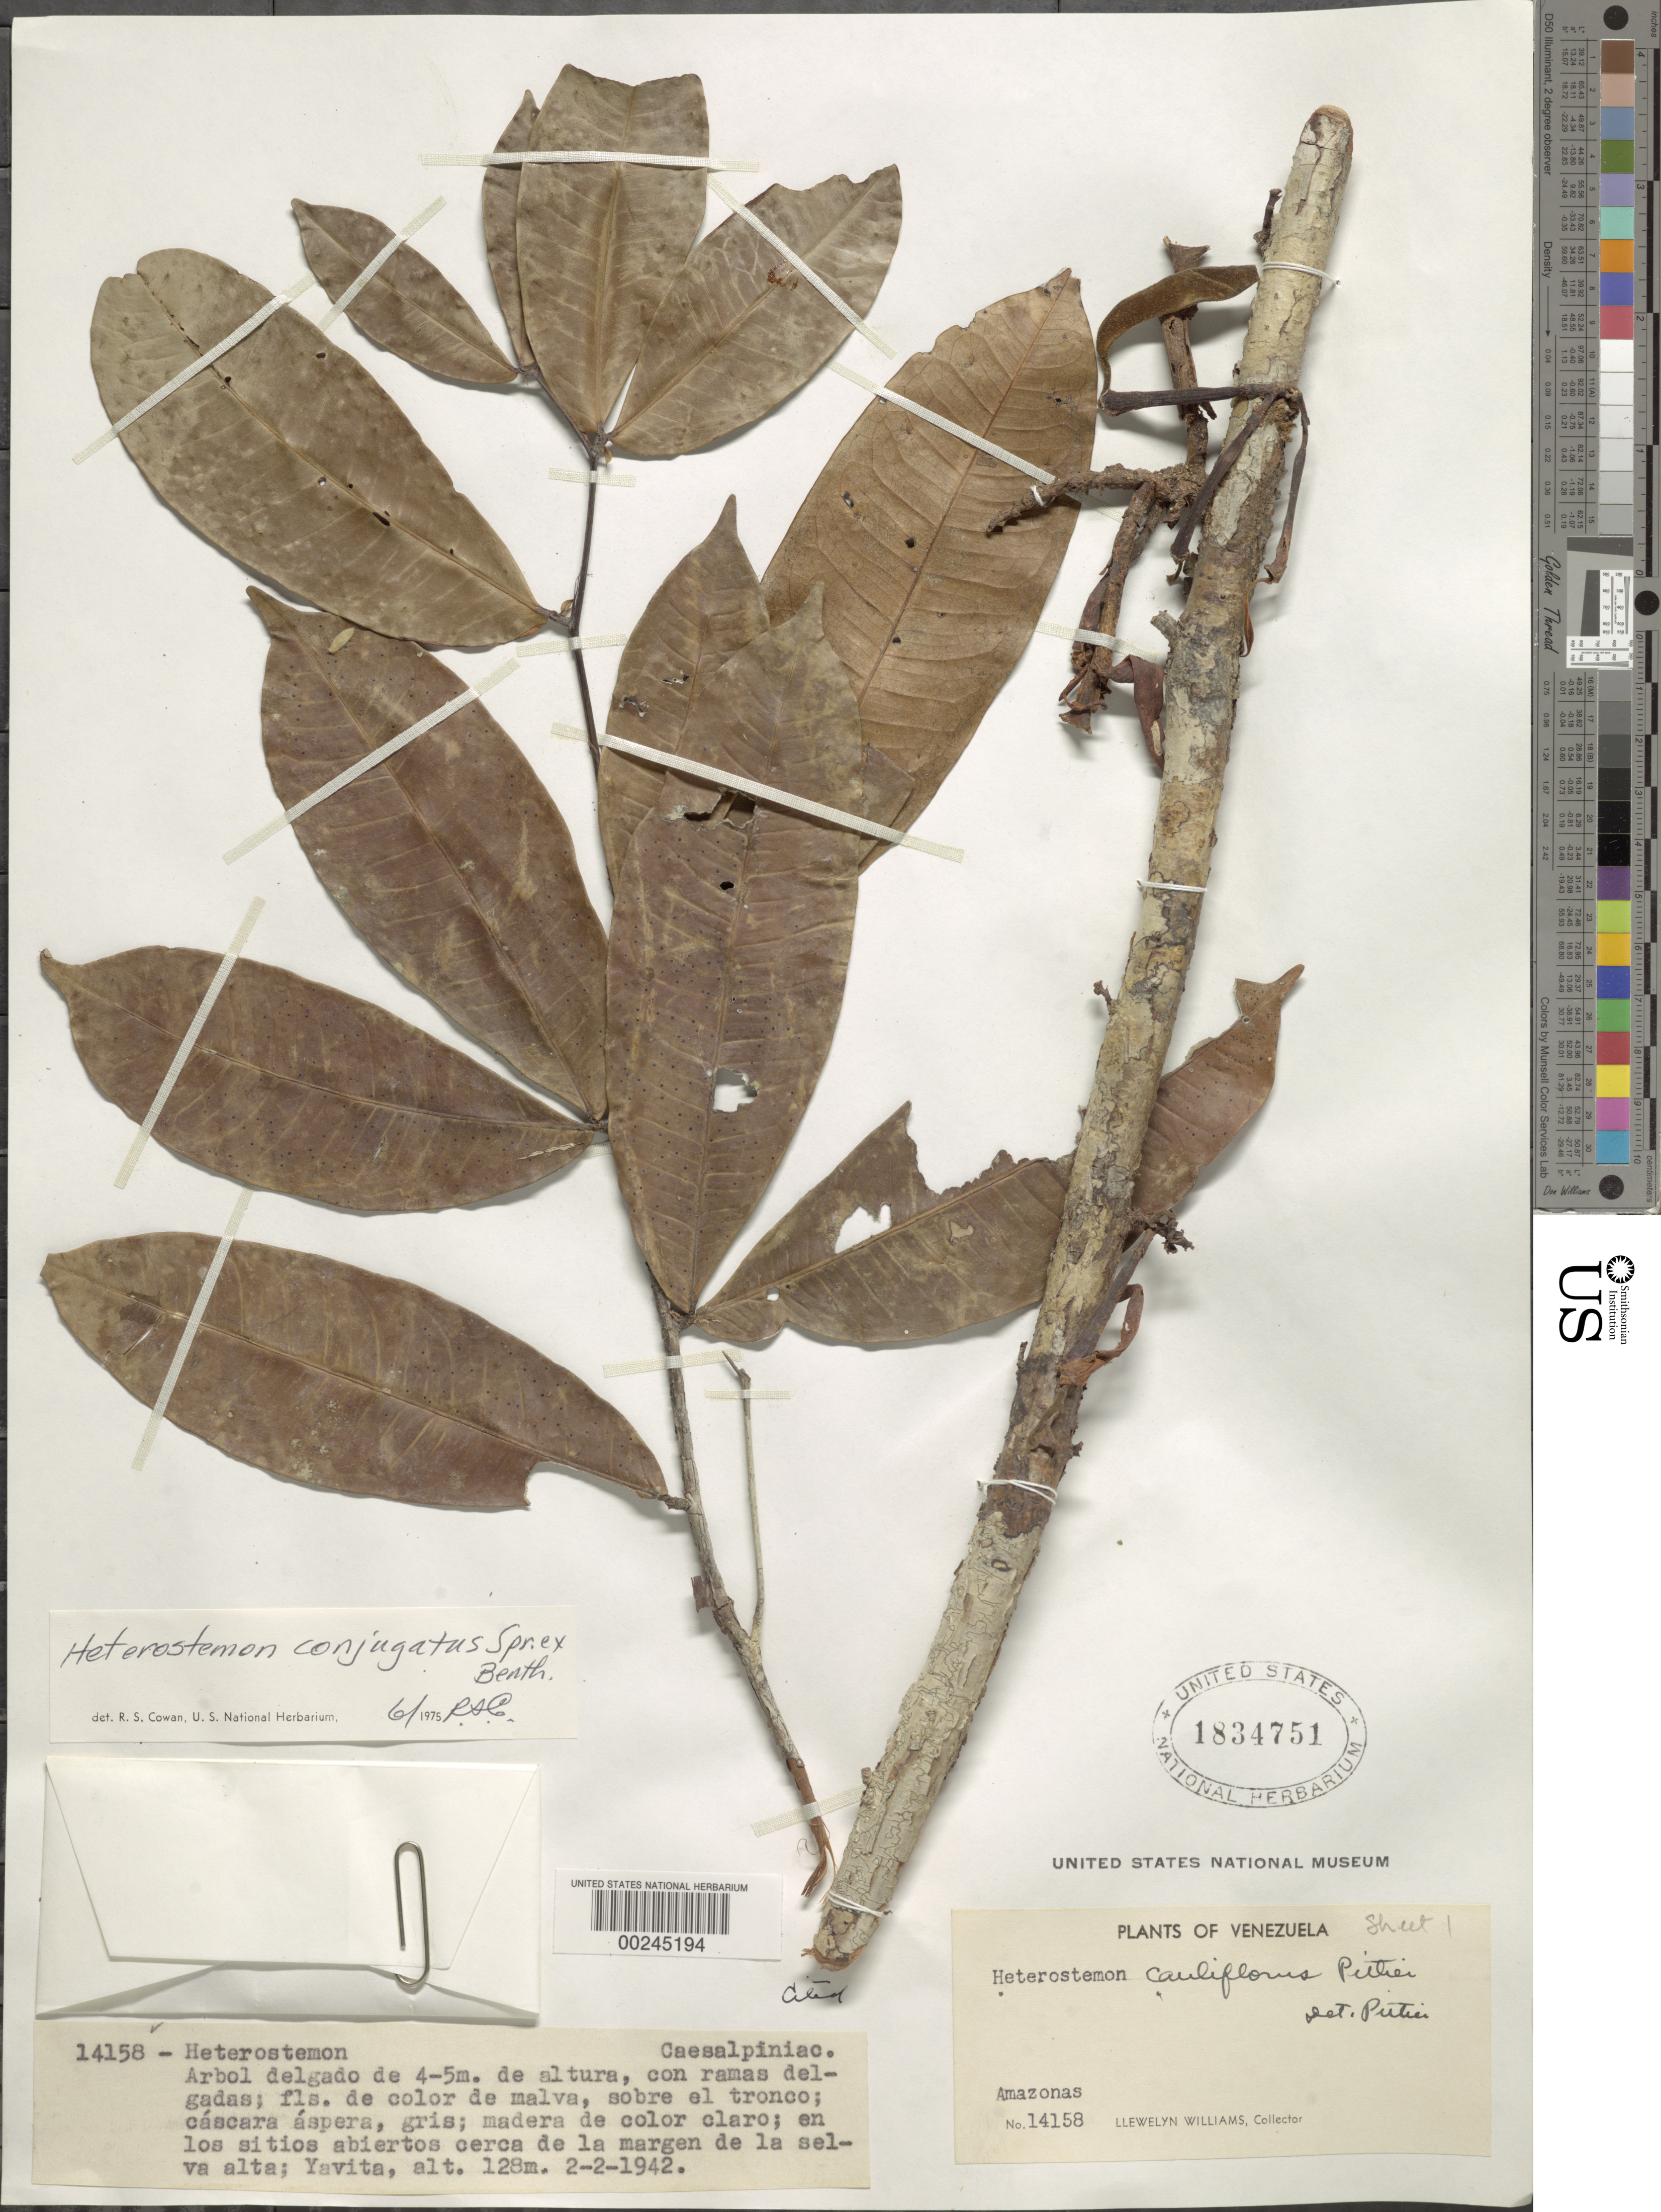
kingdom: Plantae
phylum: Tracheophyta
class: Magnoliopsida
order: Fabales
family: Fabaceae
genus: Heterostemon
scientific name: Heterostemon conjugatus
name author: Spruce ex Benth.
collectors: Ll. Williams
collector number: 14158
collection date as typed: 02 Feb 1942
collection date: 1942-02-02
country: Venezuela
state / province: Amazonas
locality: Yavita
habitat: Edge of tall forest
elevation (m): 128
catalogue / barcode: US 1834751